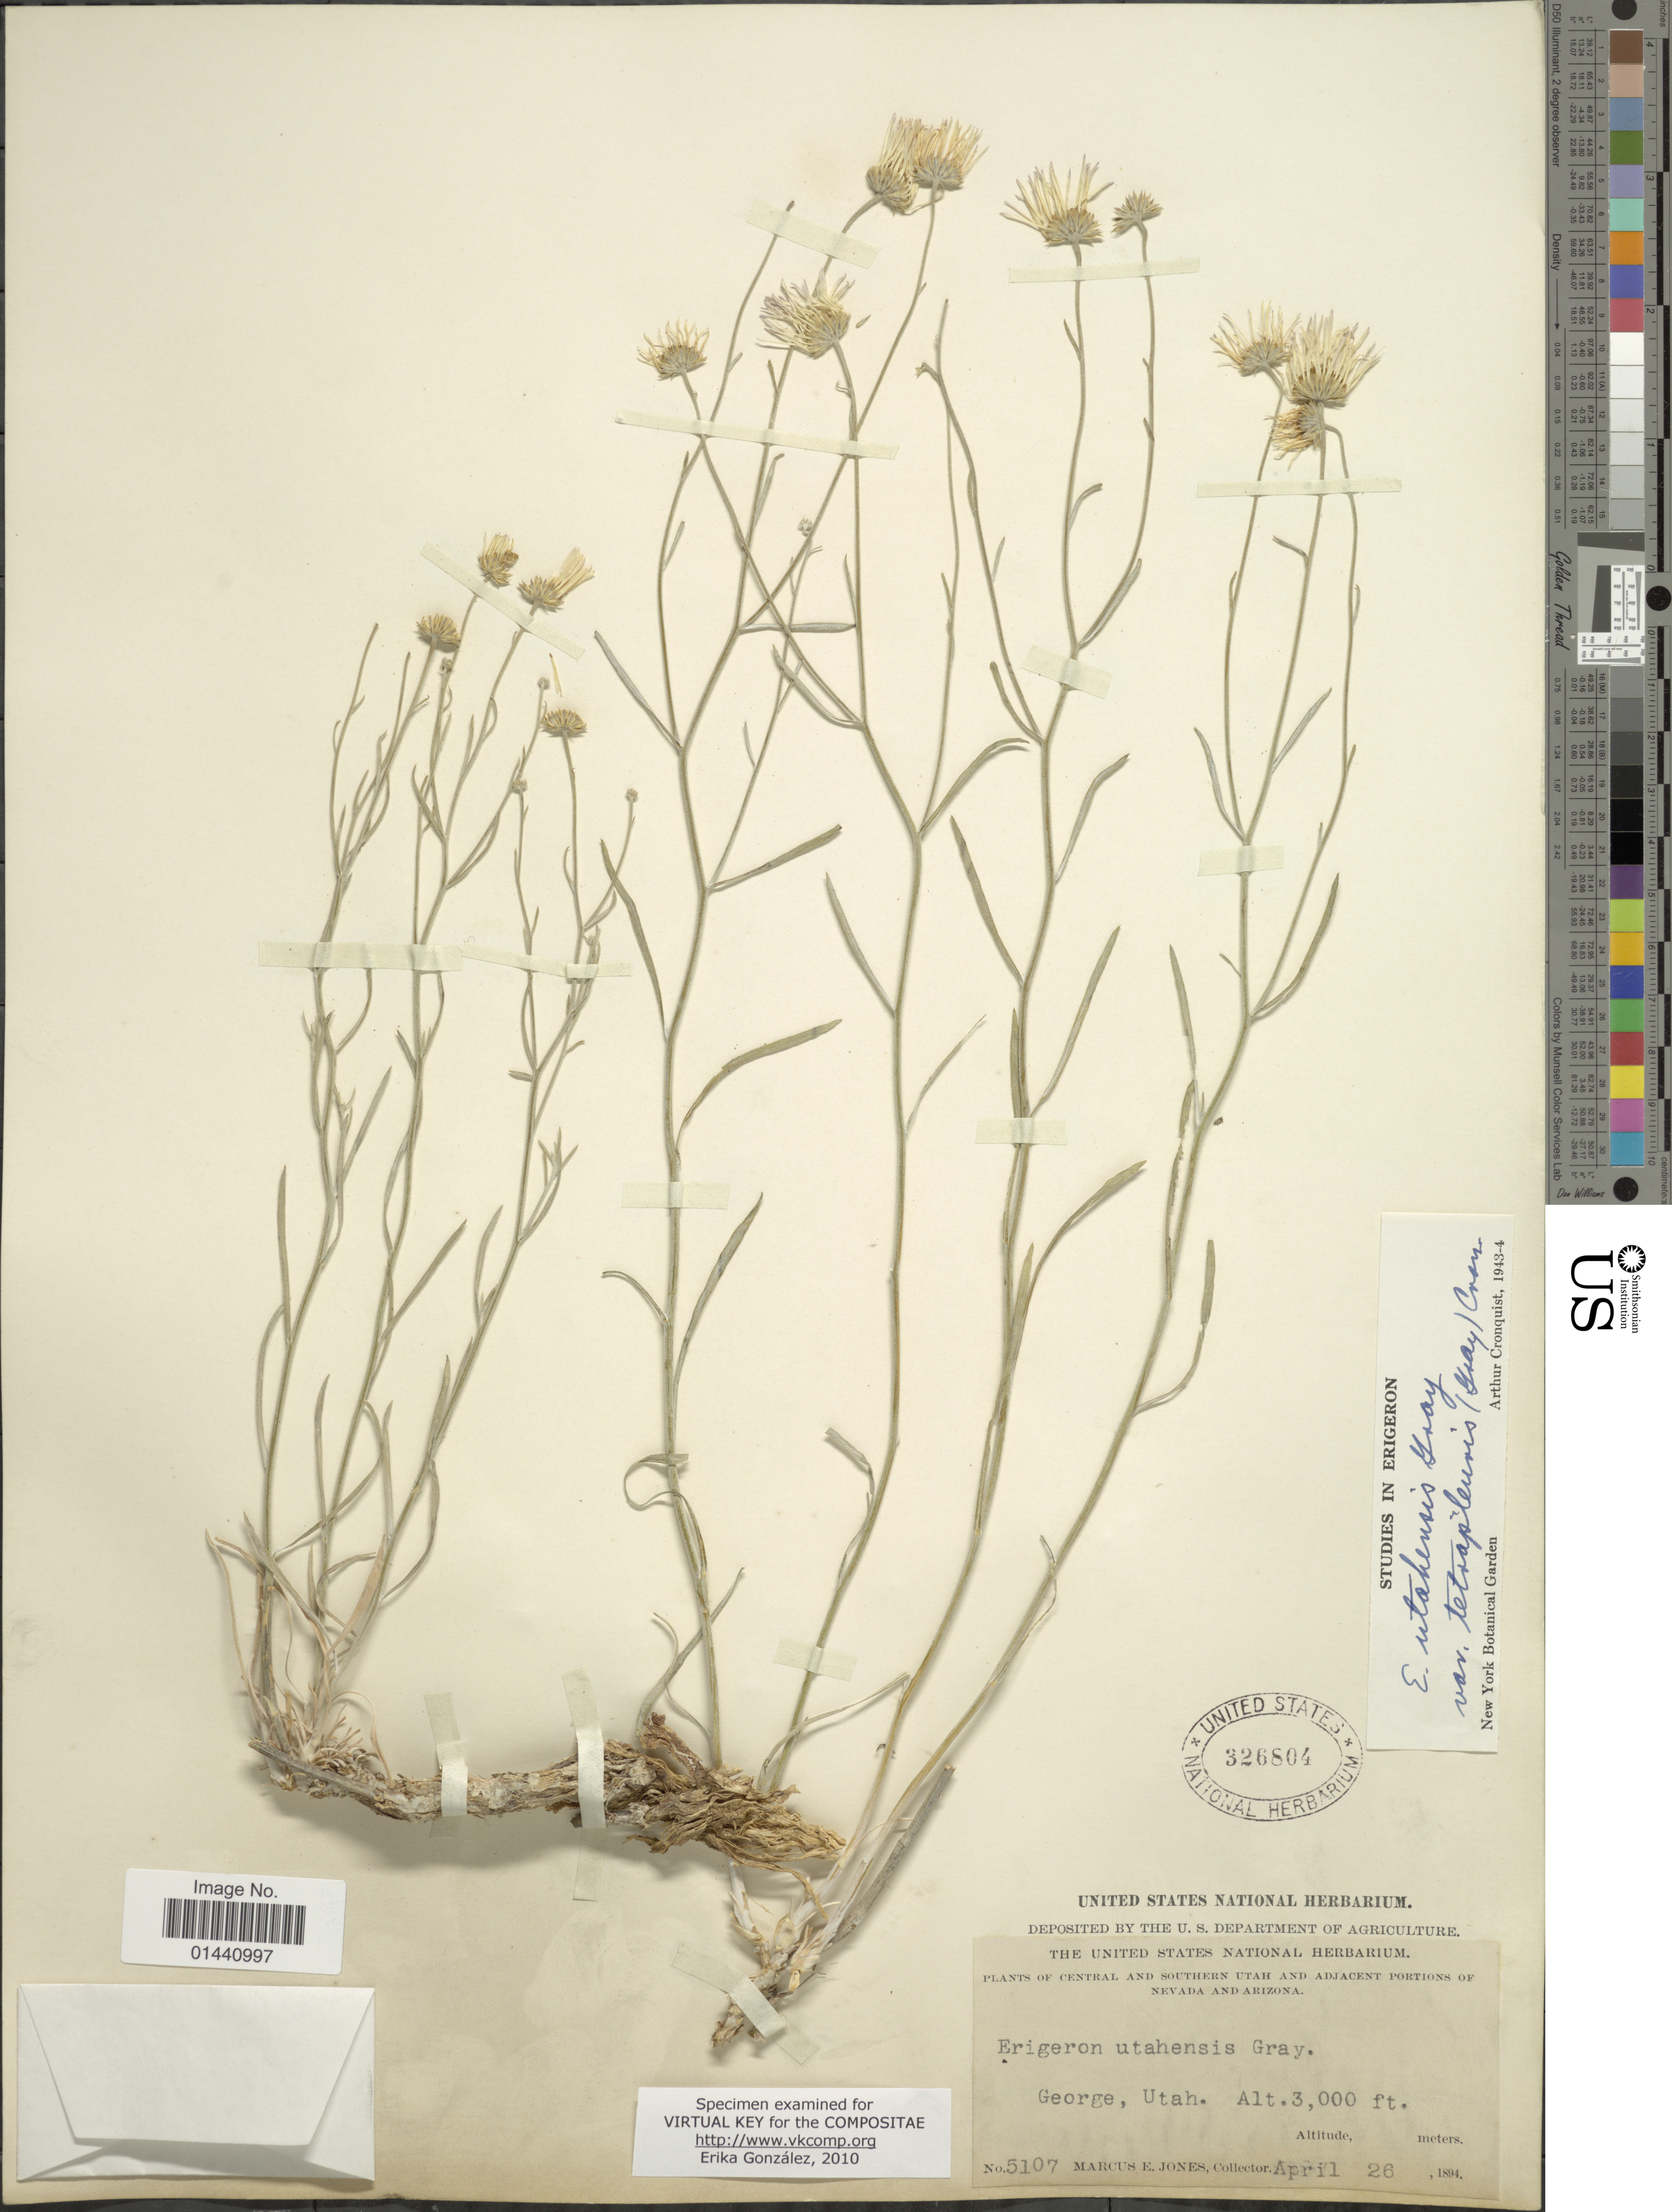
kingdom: Plantae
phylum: Tracheophyta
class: Magnoliopsida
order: Asterales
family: Asteraceae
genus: Erigeron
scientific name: Erigeron utahensis var. tetrapleuris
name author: (A. Gray) Cronq.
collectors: M. E. Jones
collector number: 5107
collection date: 1894-04-28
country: United States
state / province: Utah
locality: Central and Southern Utah, George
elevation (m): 914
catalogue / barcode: US 326804